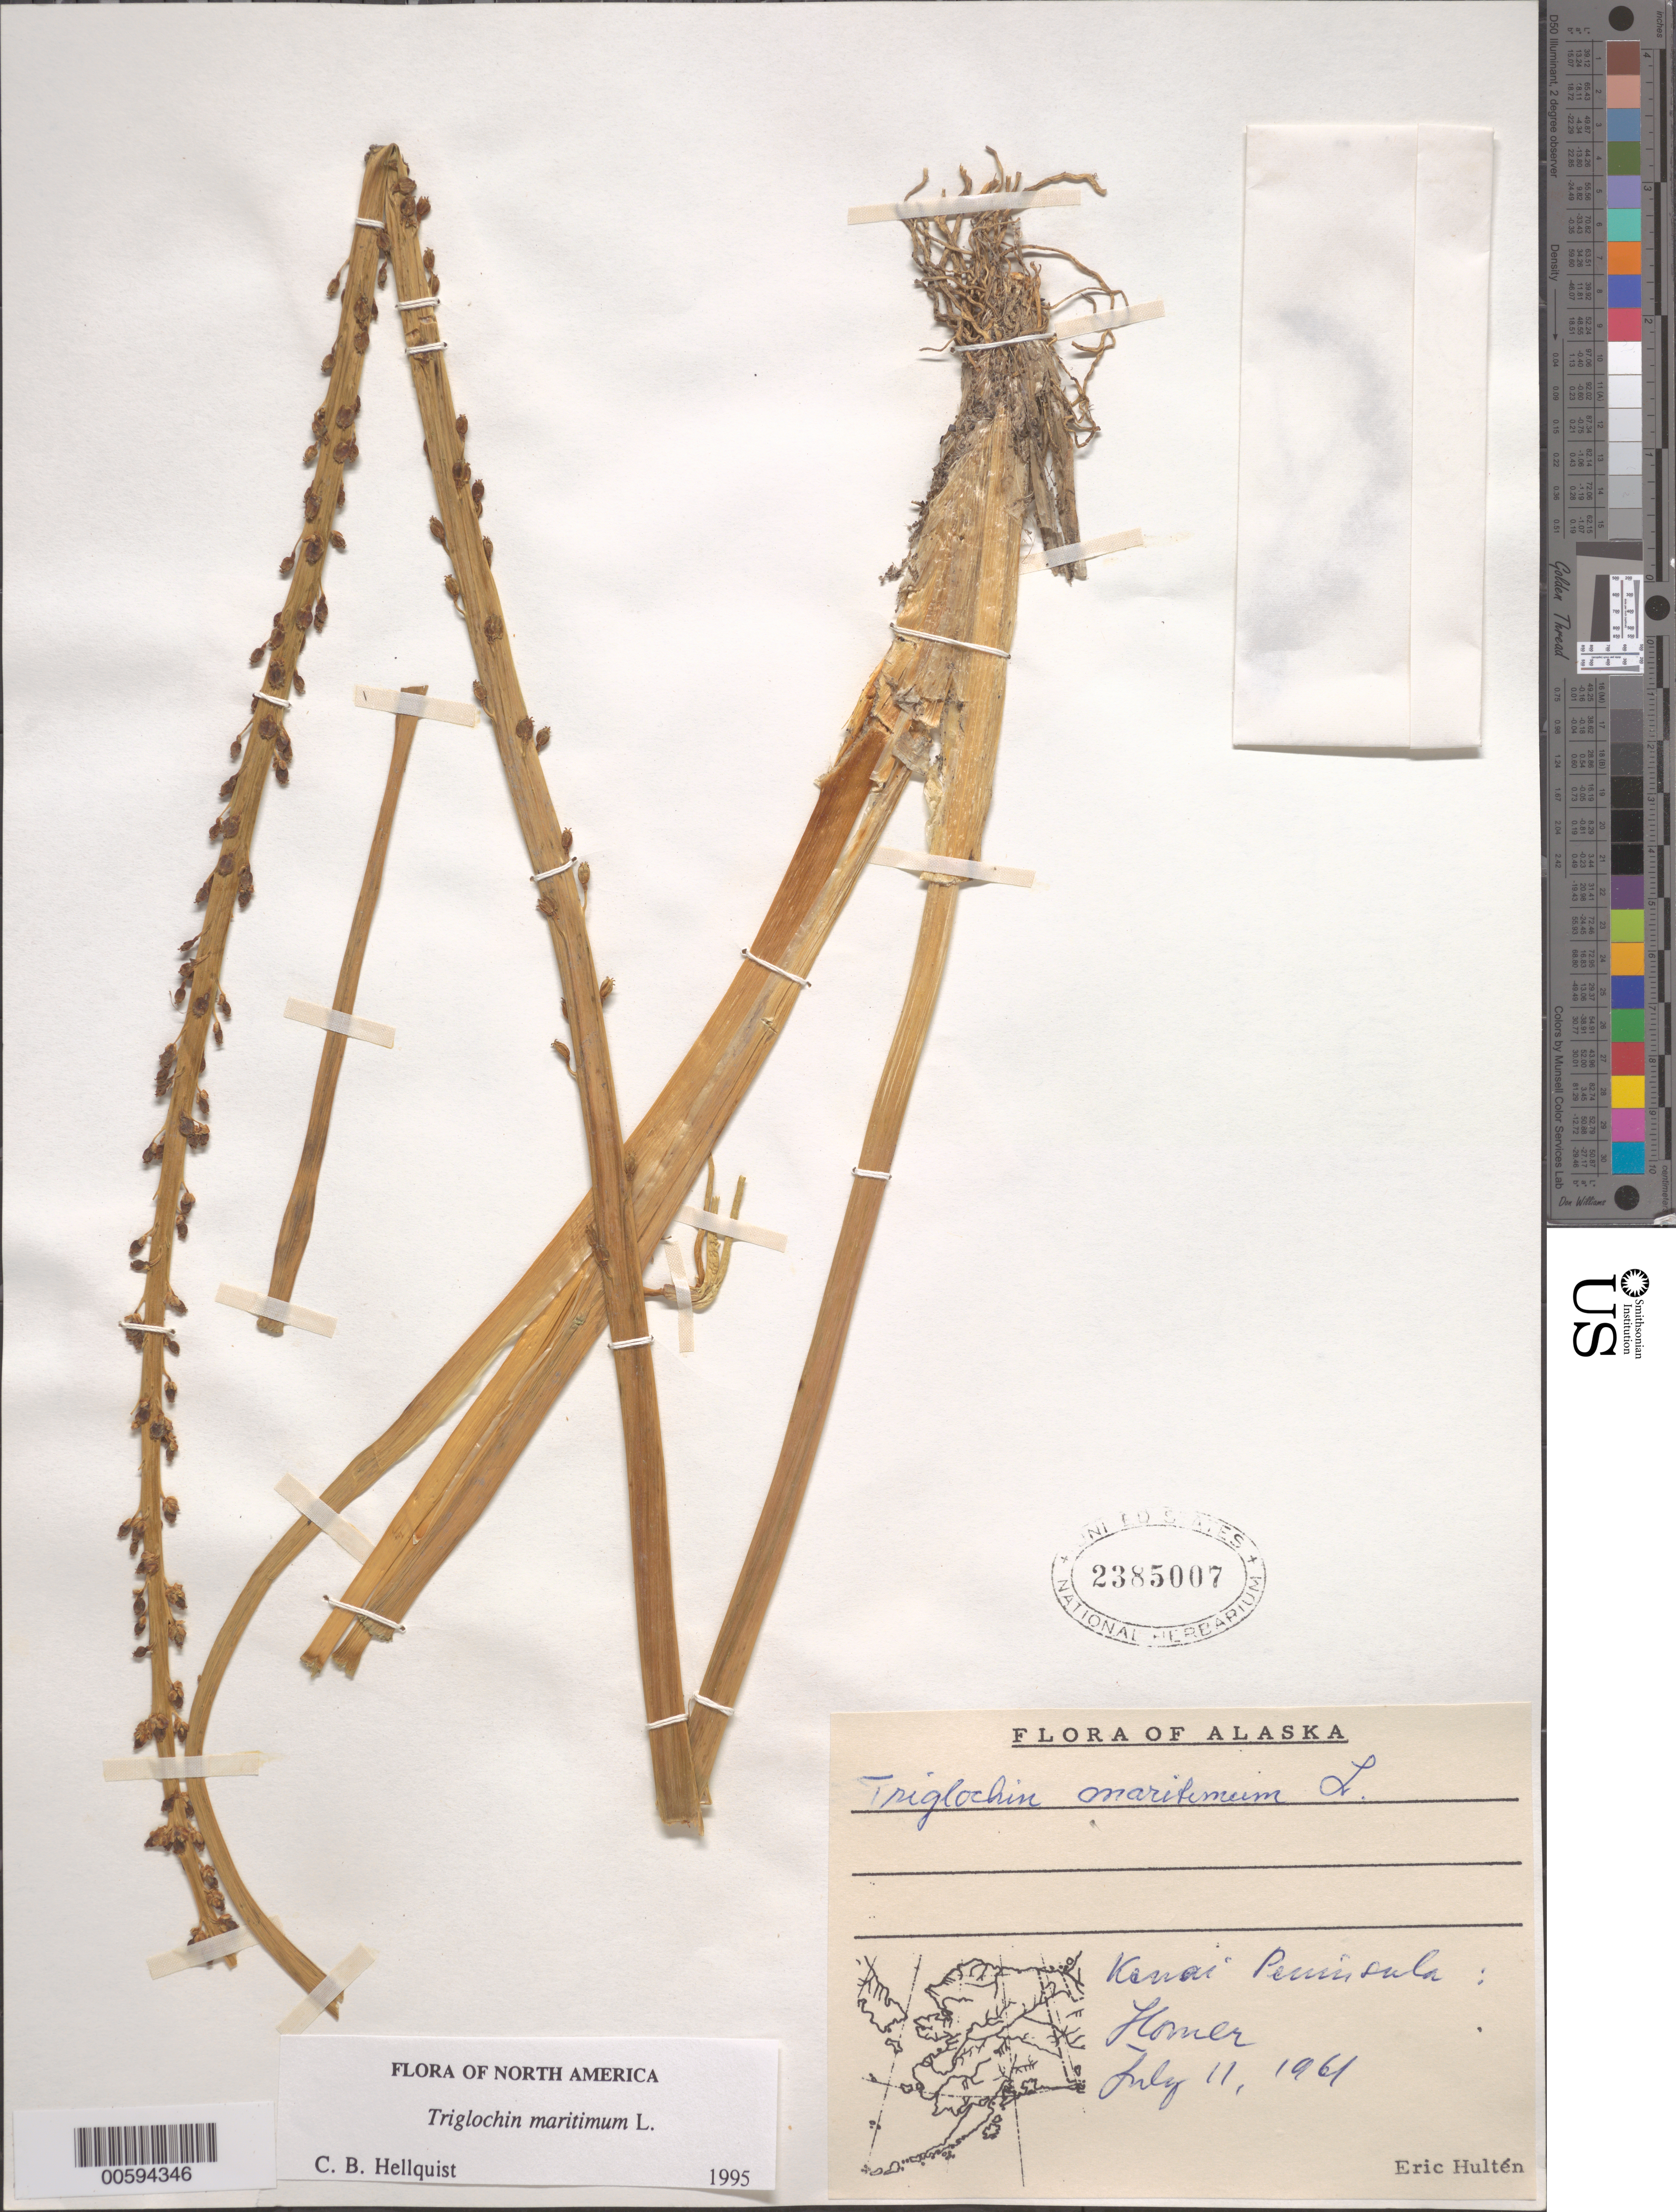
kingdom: Plantae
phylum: Tracheophyta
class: Liliopsida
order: Alismatales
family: Juncaginaceae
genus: Triglochin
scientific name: Triglochin maritima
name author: L.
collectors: E. G. Hultén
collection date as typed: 11 Jul 1961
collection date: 1961-07-11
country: United States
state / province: Alaska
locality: Kenai Peninsula, Homer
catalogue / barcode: US 2385007